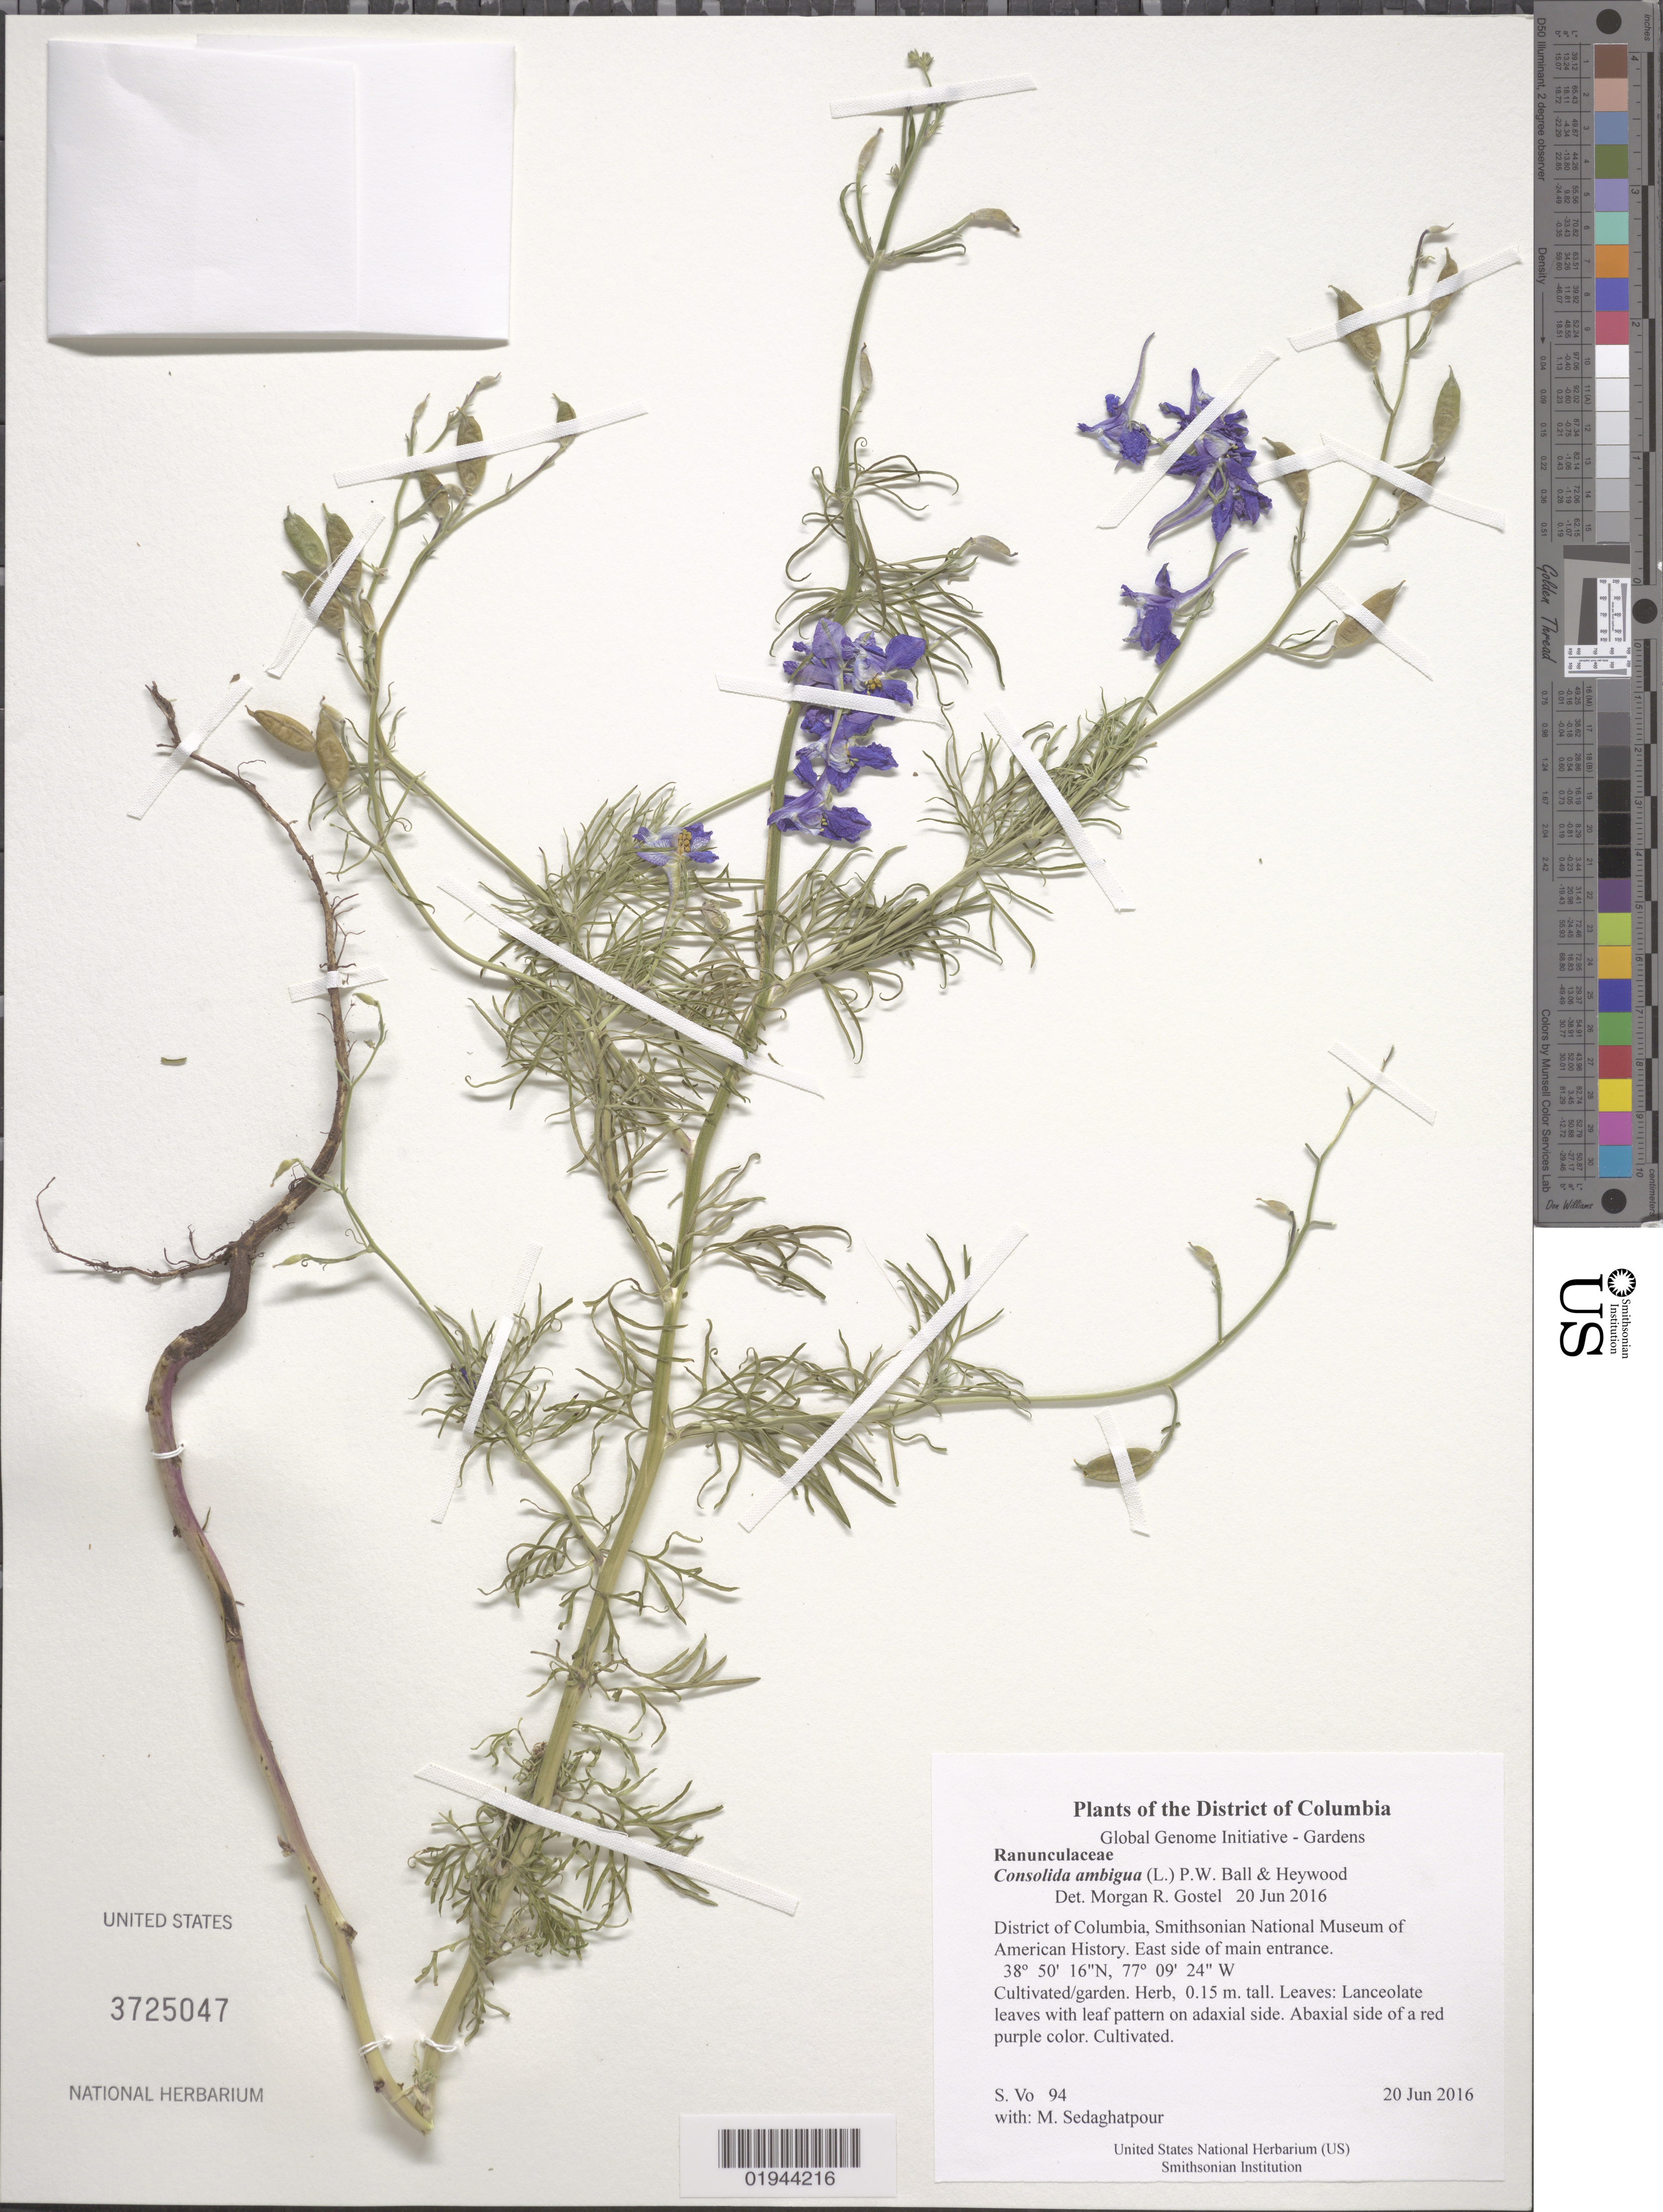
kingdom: Plantae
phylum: Tracheophyta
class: Magnoliopsida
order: Ranunculales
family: Ranunculaceae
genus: Delphinium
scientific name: Delphinium ajacis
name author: L.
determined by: Strong, M. T., (US), Smithsonian Institution - National Museum of Natural History (UNITED STATES)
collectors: S. Vo & M. Sedaghatpour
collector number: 94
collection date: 2016-06-20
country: United States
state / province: District of Columbia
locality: Smithsonian National Museum of American History. East side of main entrance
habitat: Cultivated/garden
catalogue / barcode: US 3725047